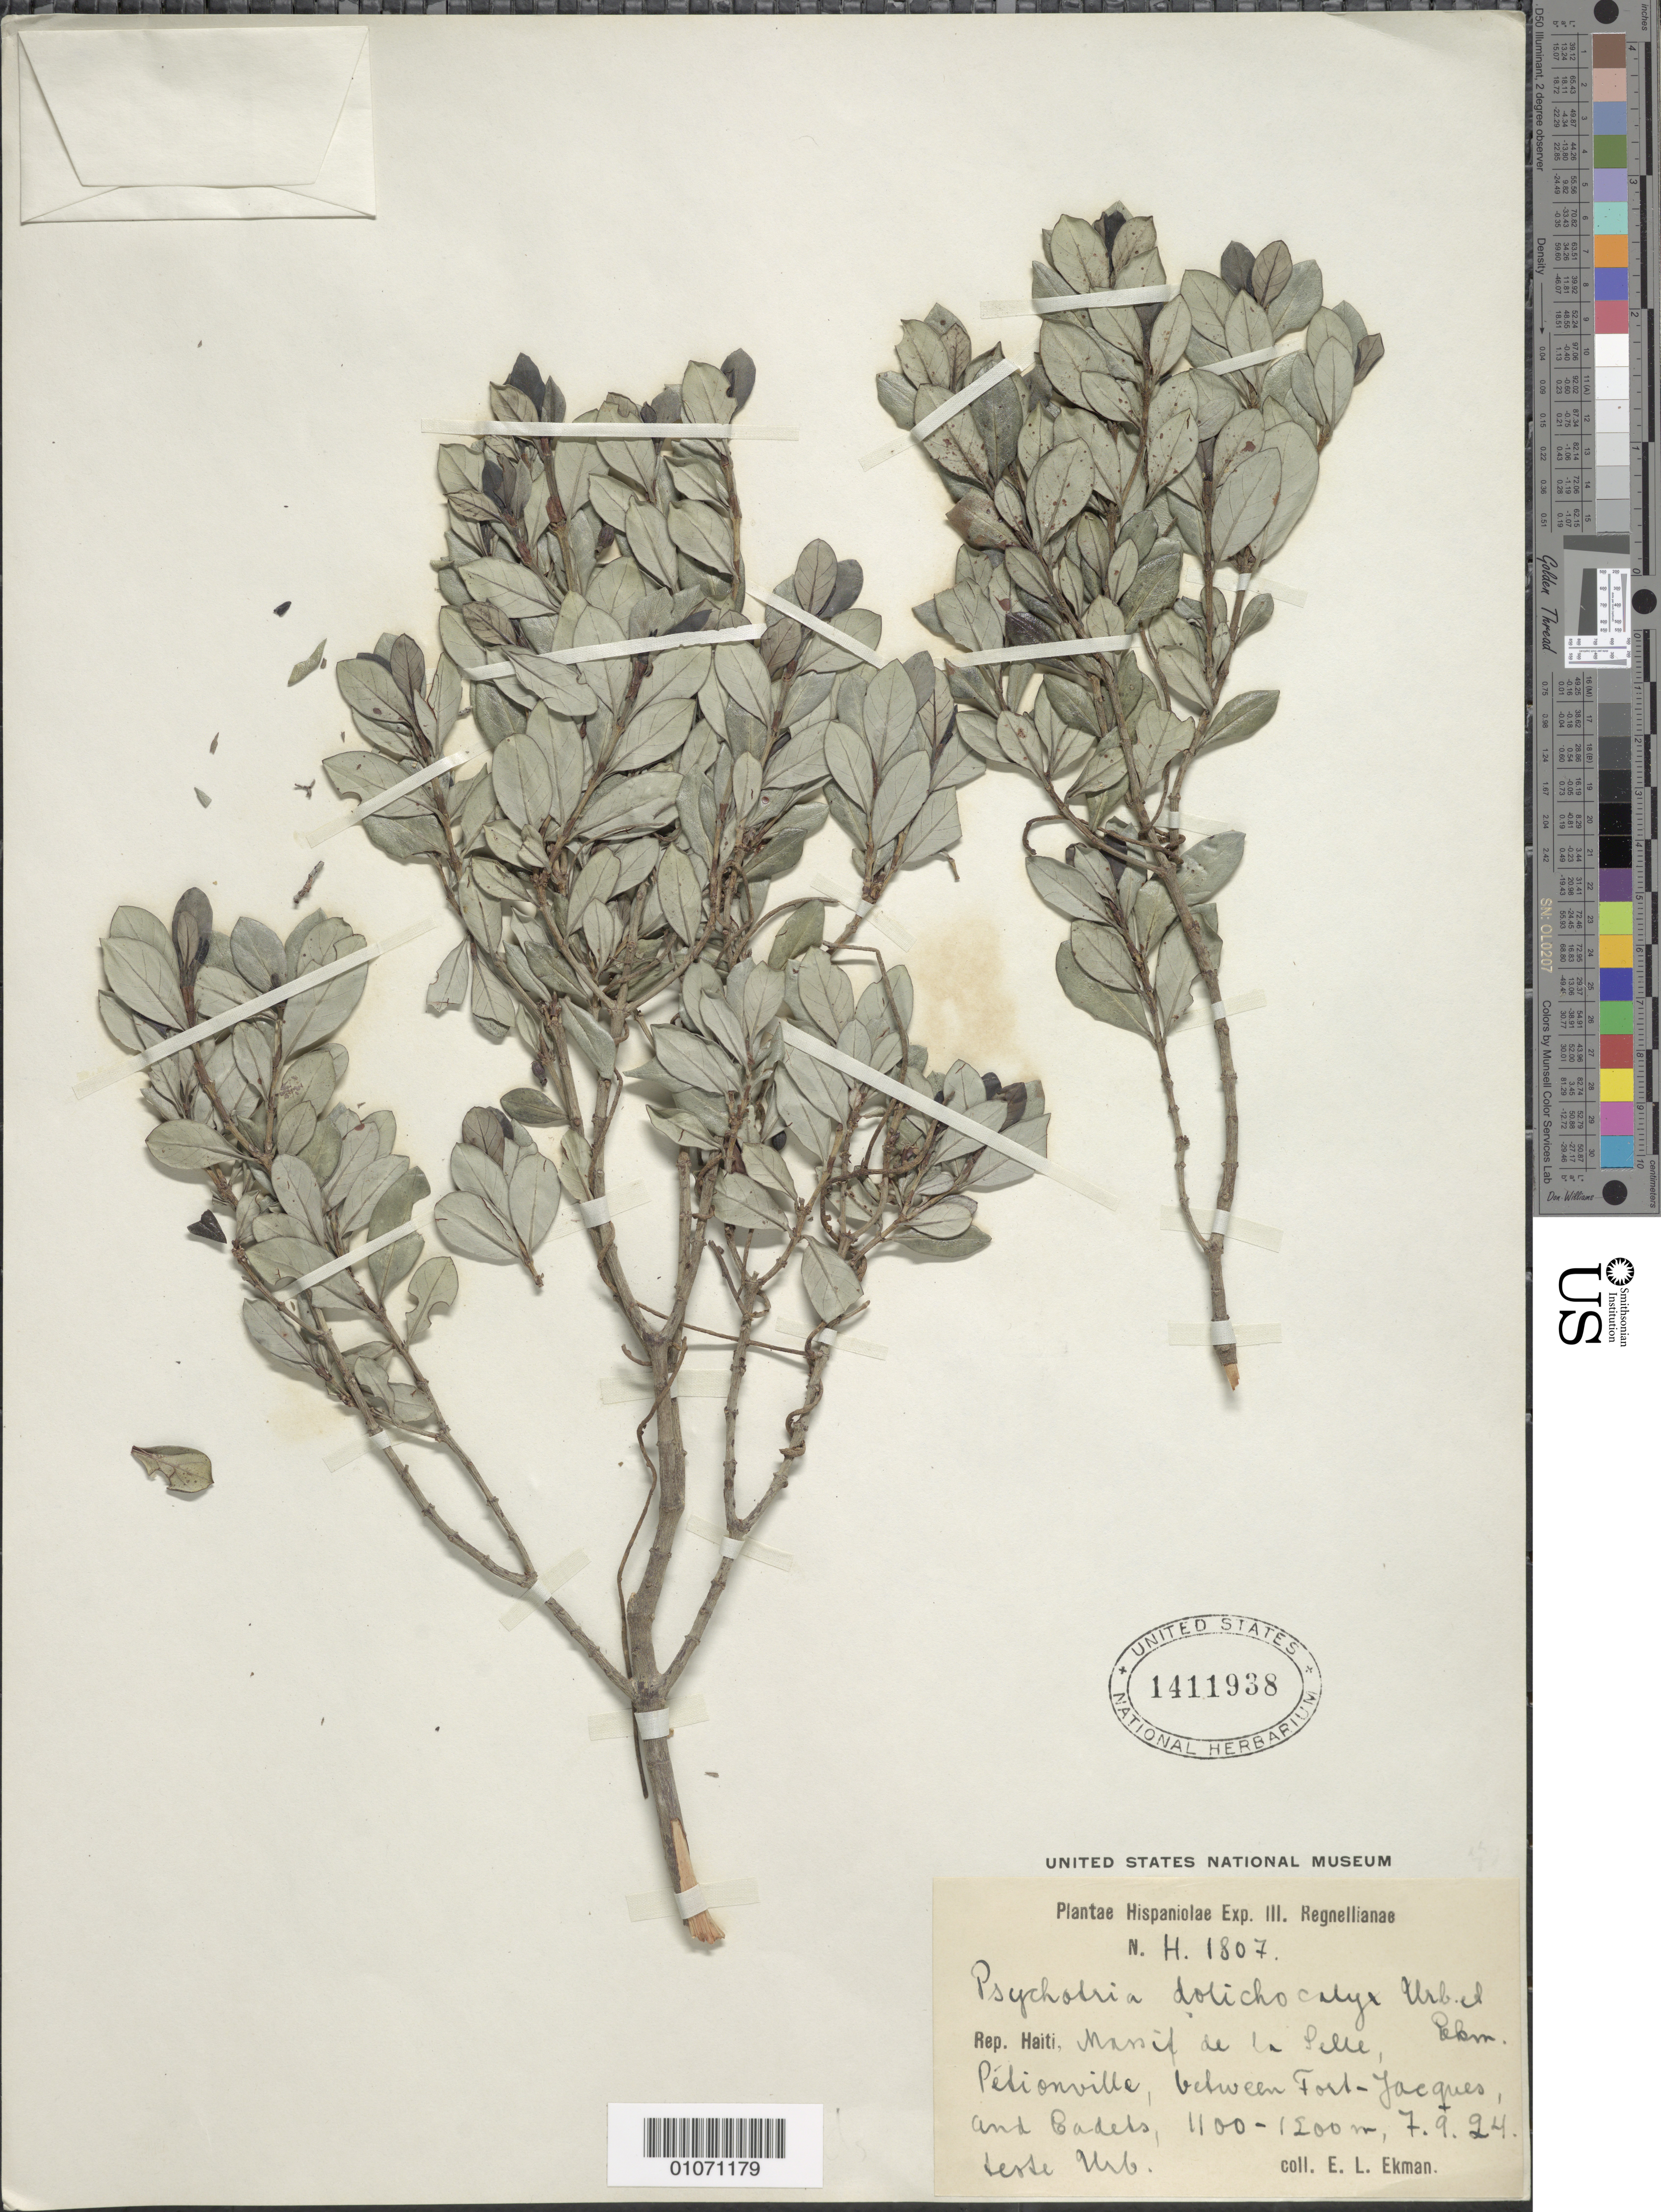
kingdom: Plantae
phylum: Tracheophyta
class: Magnoliopsida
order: Gentianales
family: Rubiaceae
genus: Psychotria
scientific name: Psychotria dolichocalyx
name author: Urb. & Ekman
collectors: E. L. Ekman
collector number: H 1807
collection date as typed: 07 Sep 1924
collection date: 1924-09-07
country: Haiti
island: Hispaniola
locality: Massif de la Selle, Pétionville, between Fort Jacques and Cadets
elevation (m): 1100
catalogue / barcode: US 1411938